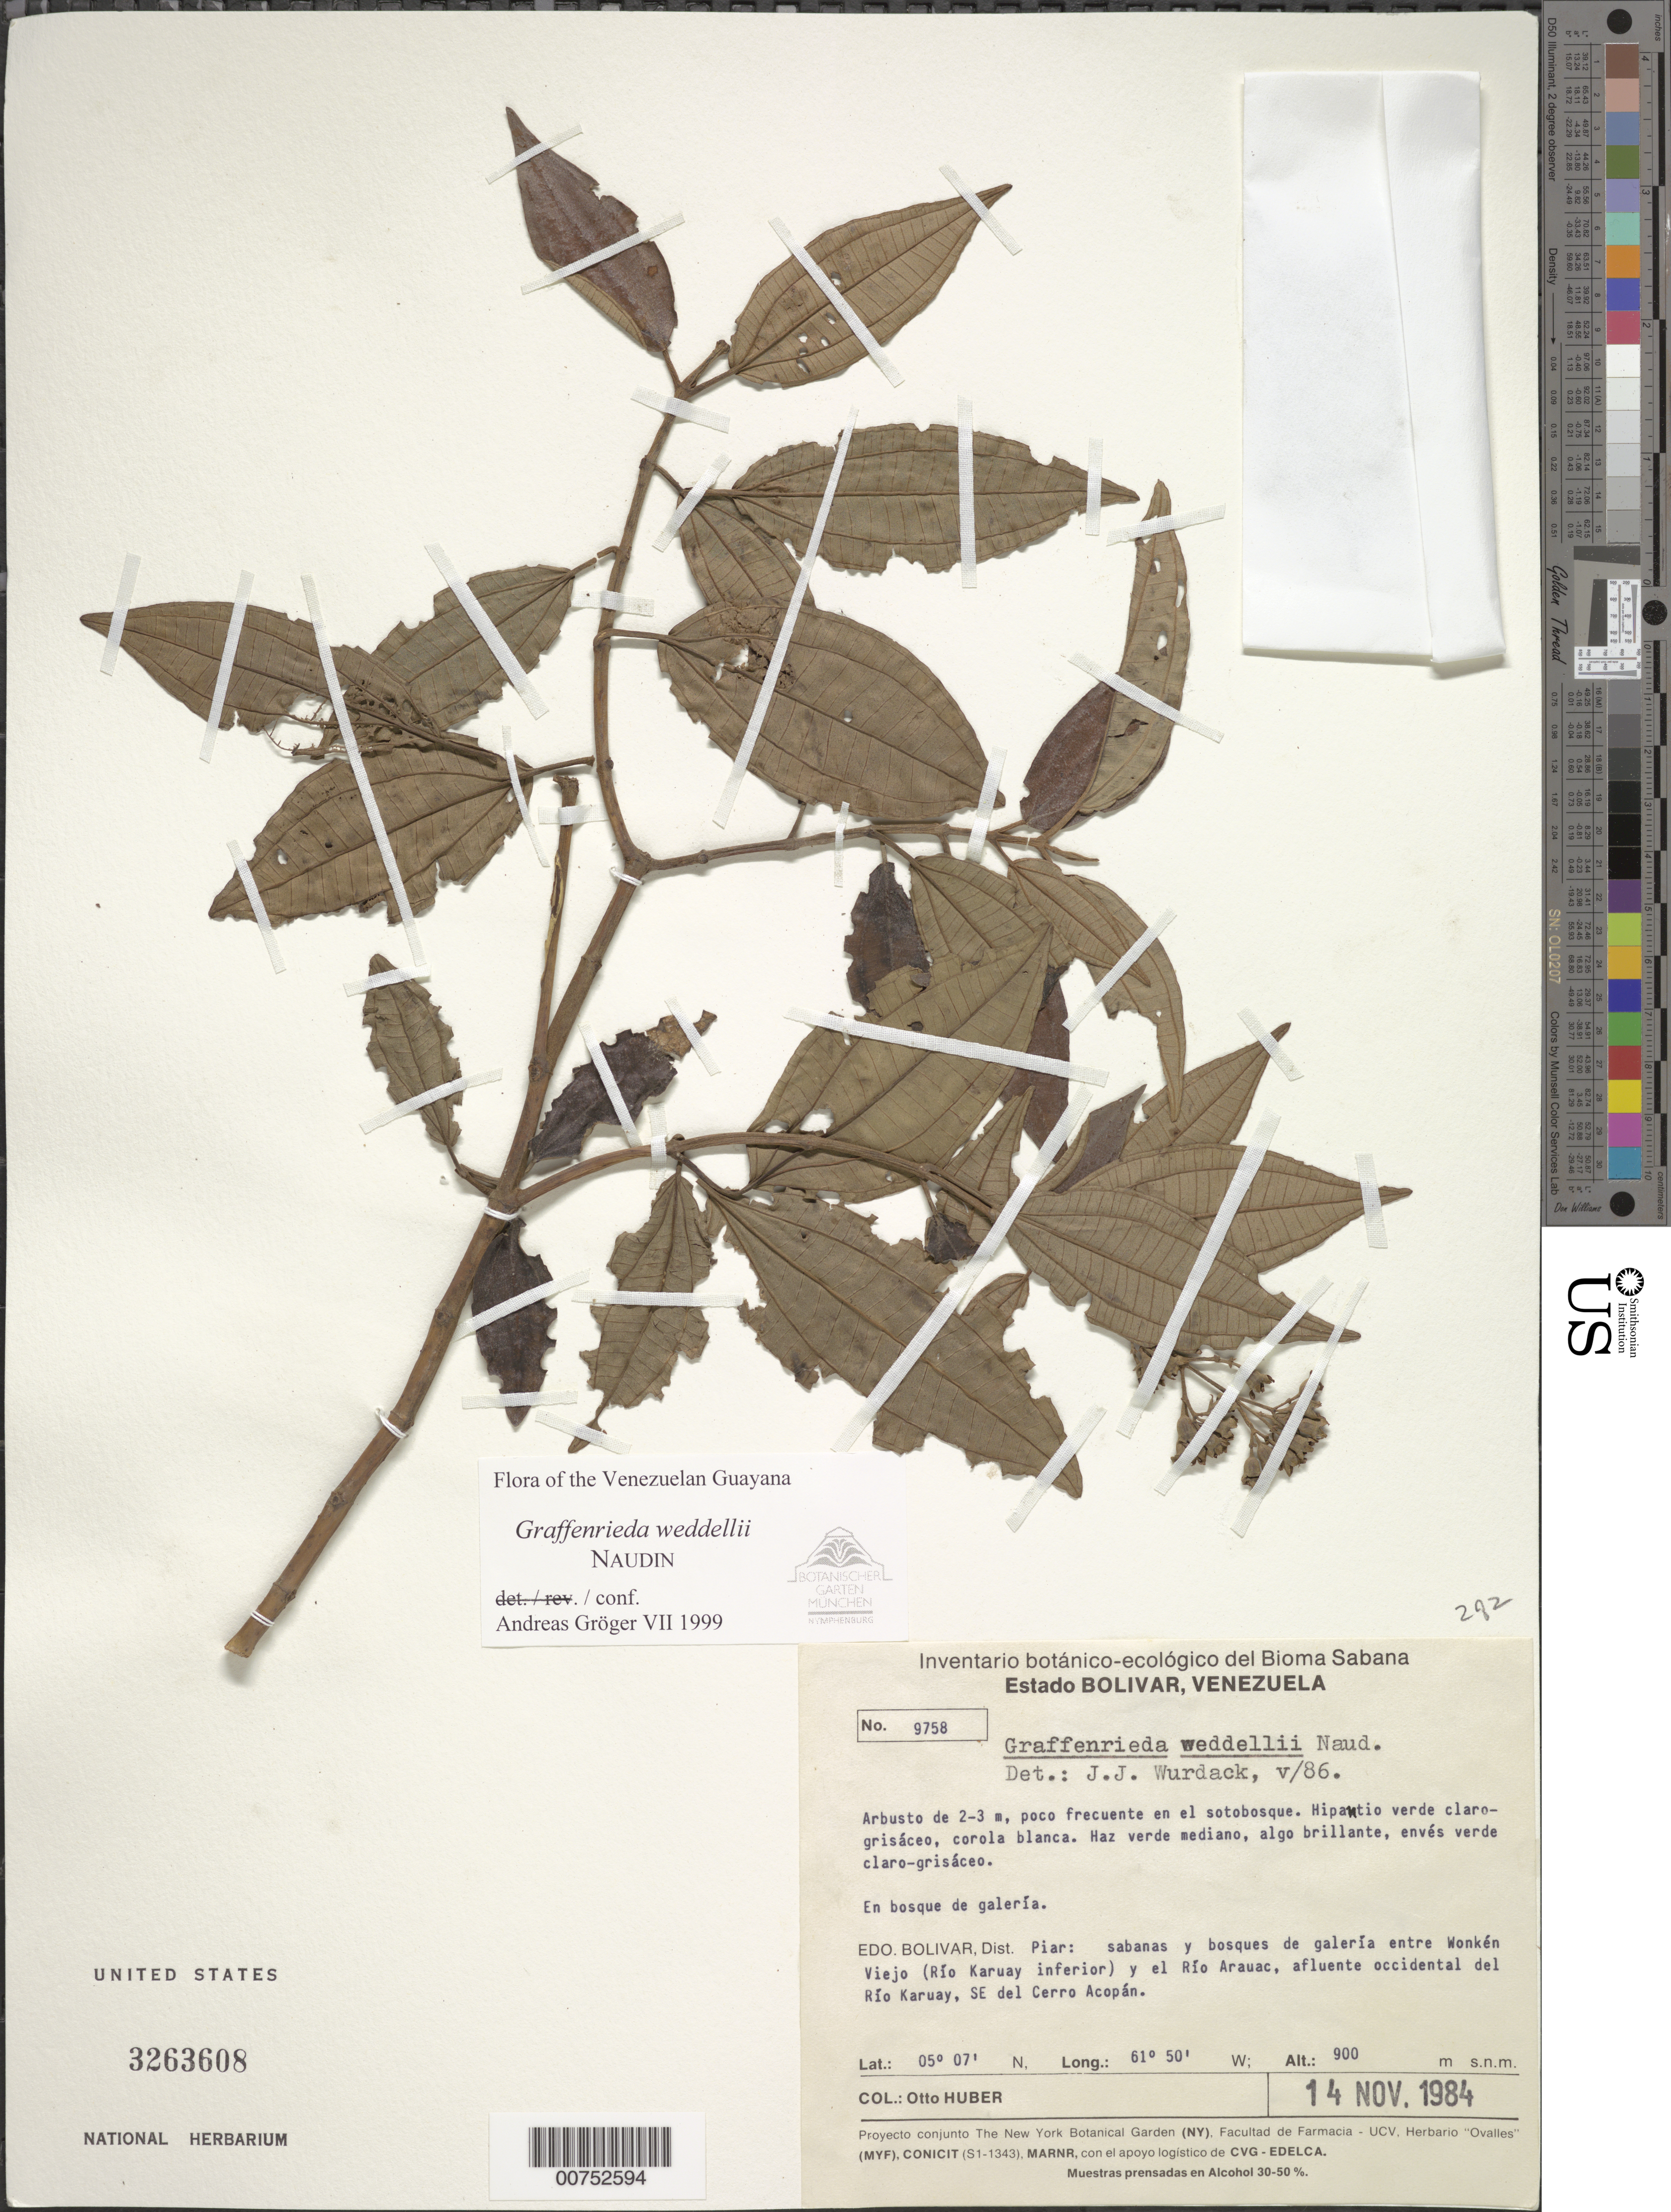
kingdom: Plantae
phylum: Tracheophyta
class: Magnoliopsida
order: Myrtales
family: Melastomataceae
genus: Graffenrieda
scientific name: Graffenrieda weddellii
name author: Naudin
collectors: O. Huber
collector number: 9758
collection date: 1984-11-14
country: Venezuela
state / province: Bolivar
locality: Piar: entre Wonkén Viejo (Río Karuay inferior) y el Río Arauac, afluente occidental del Río Karuay, SE del Cerro Acopán.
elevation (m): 900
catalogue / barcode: US 3263608